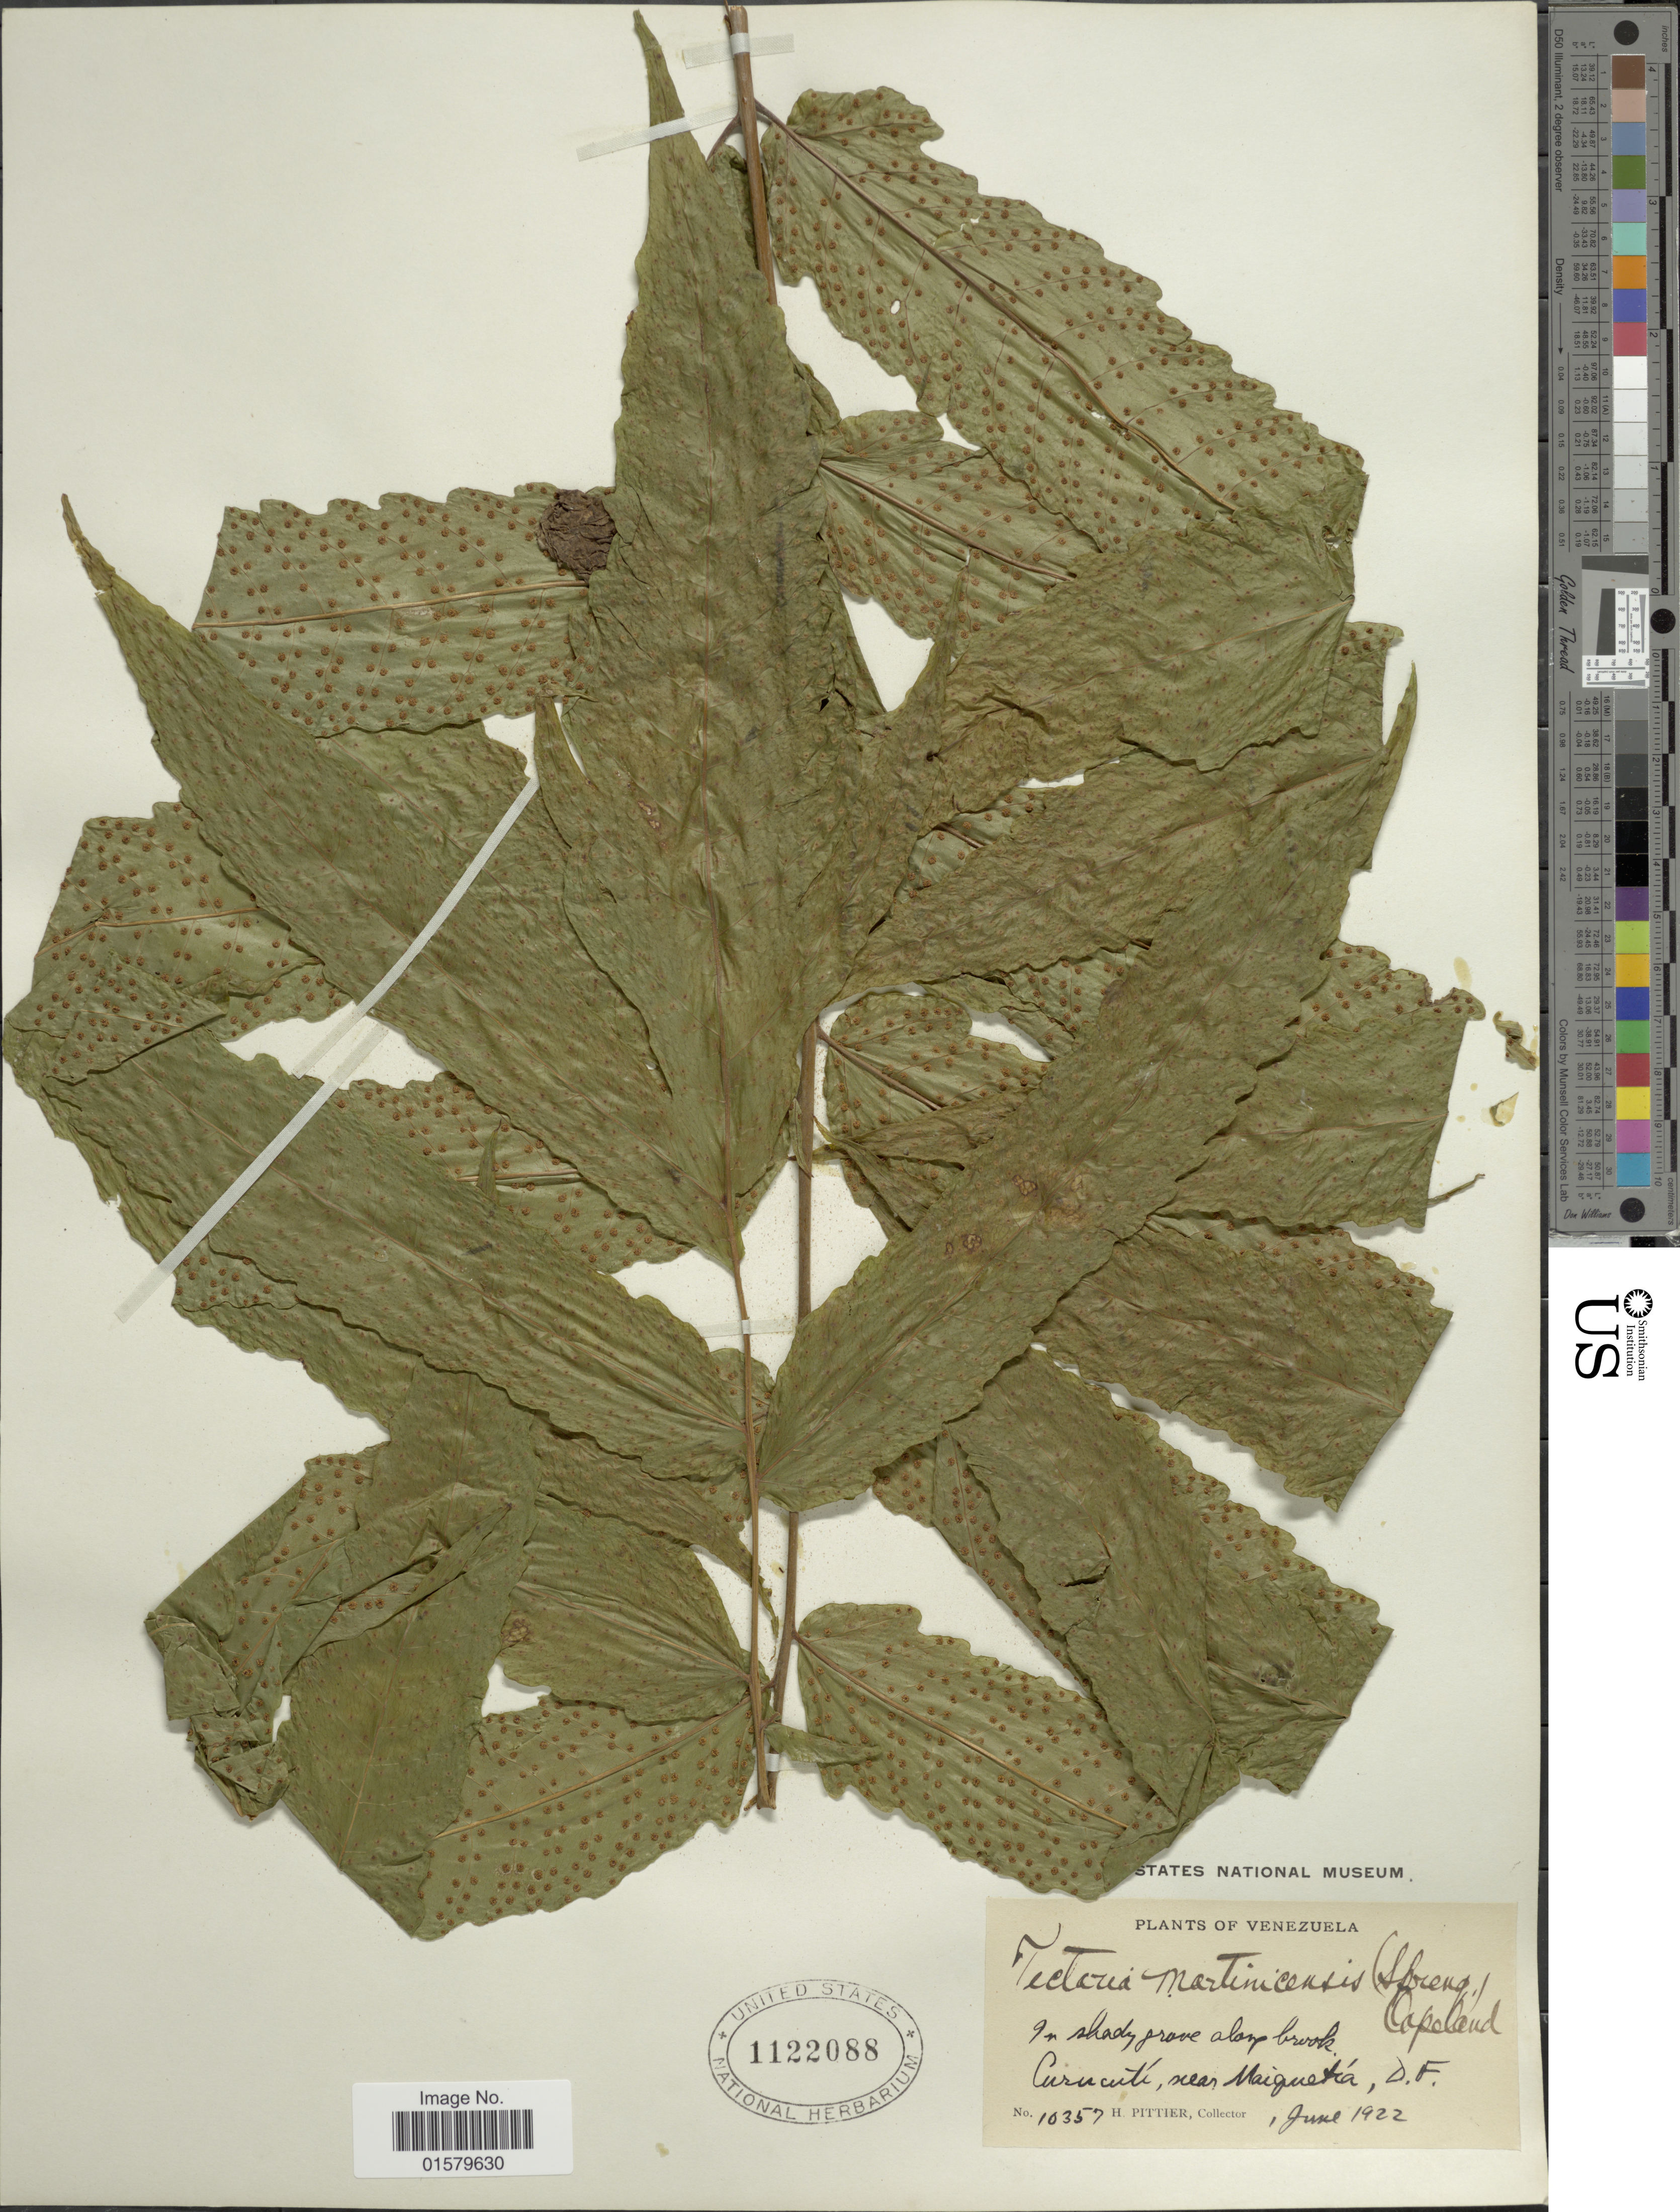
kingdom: Plantae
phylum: Tracheophyta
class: Polypodiopsida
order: Polypodiales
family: Tectariaceae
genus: Tectaria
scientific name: Tectaria incisa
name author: Cav.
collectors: H. F. Pittier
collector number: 10357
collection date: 1922-06-01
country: Venezuela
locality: Curucuiti, near Maigueta, D. F.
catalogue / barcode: US 122088